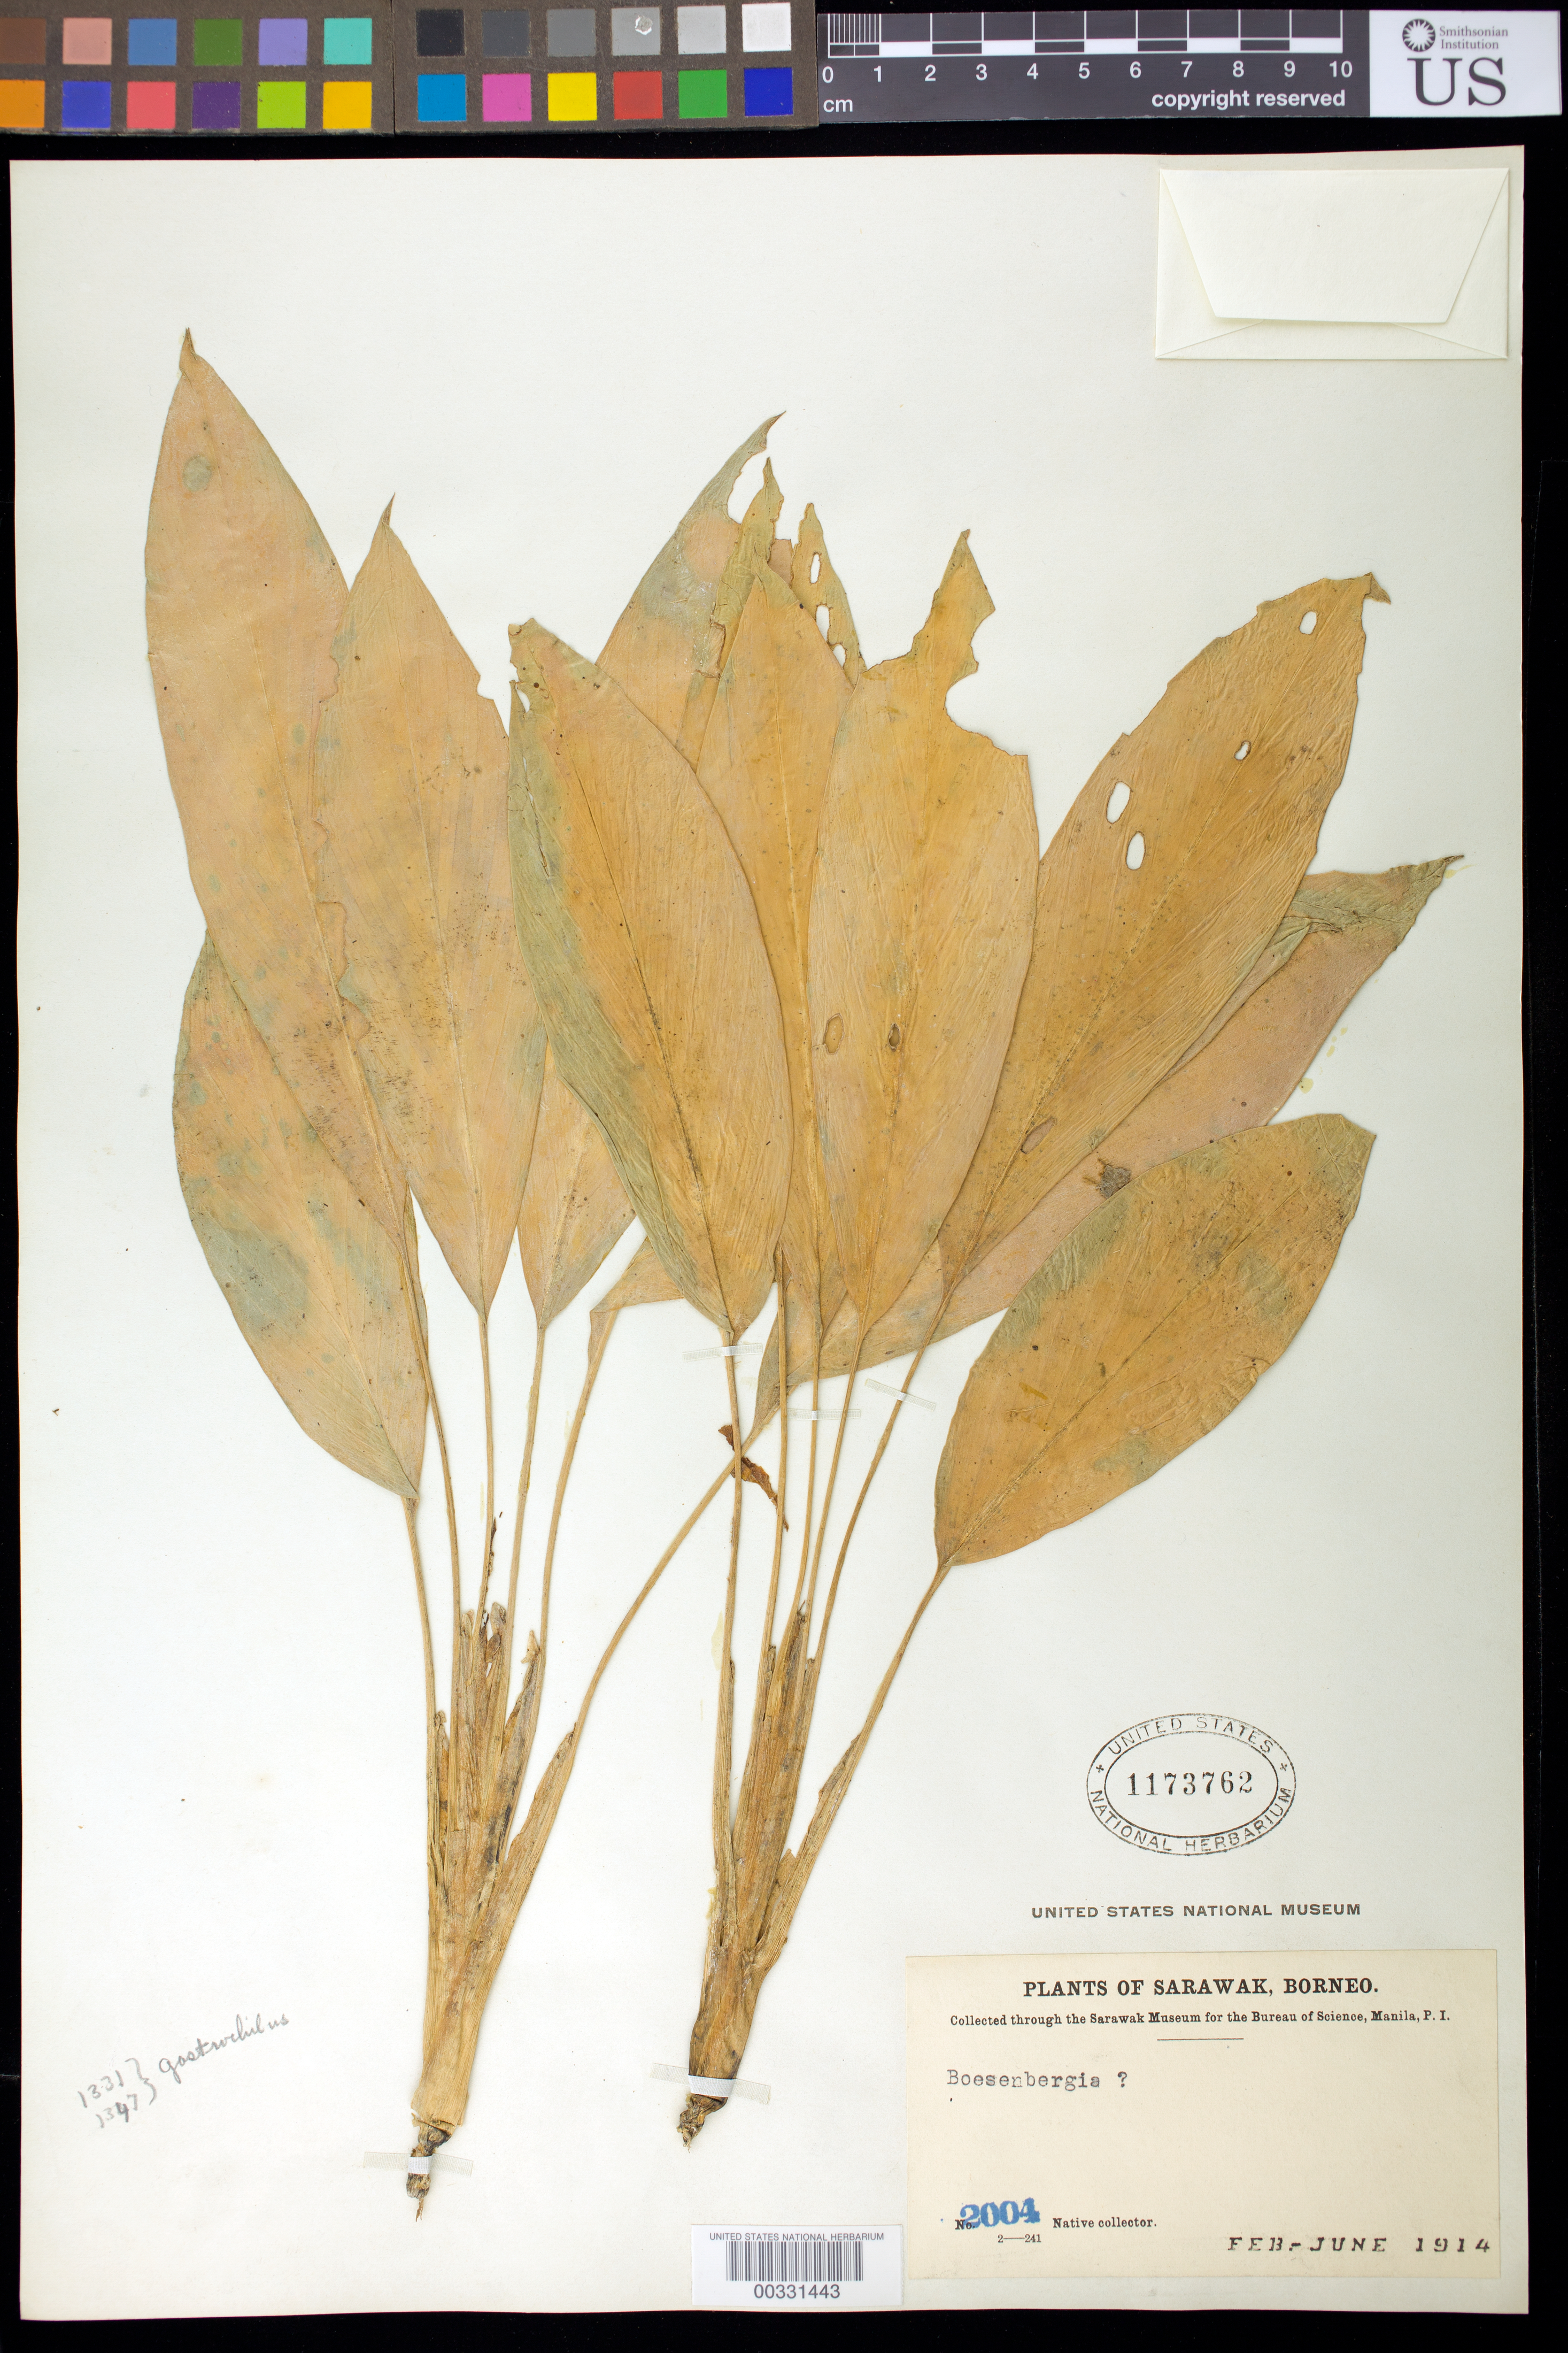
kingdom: Plantae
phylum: Tracheophyta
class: Liliopsida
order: Zingiberales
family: Zingiberaceae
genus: Boesenbergia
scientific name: Boesenbergia sp.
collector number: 2004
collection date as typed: Feb 1914 to -- Jun 1914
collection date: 1914-02/1914-06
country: Malaysia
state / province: Sarawak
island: Borneo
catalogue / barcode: US 1173762